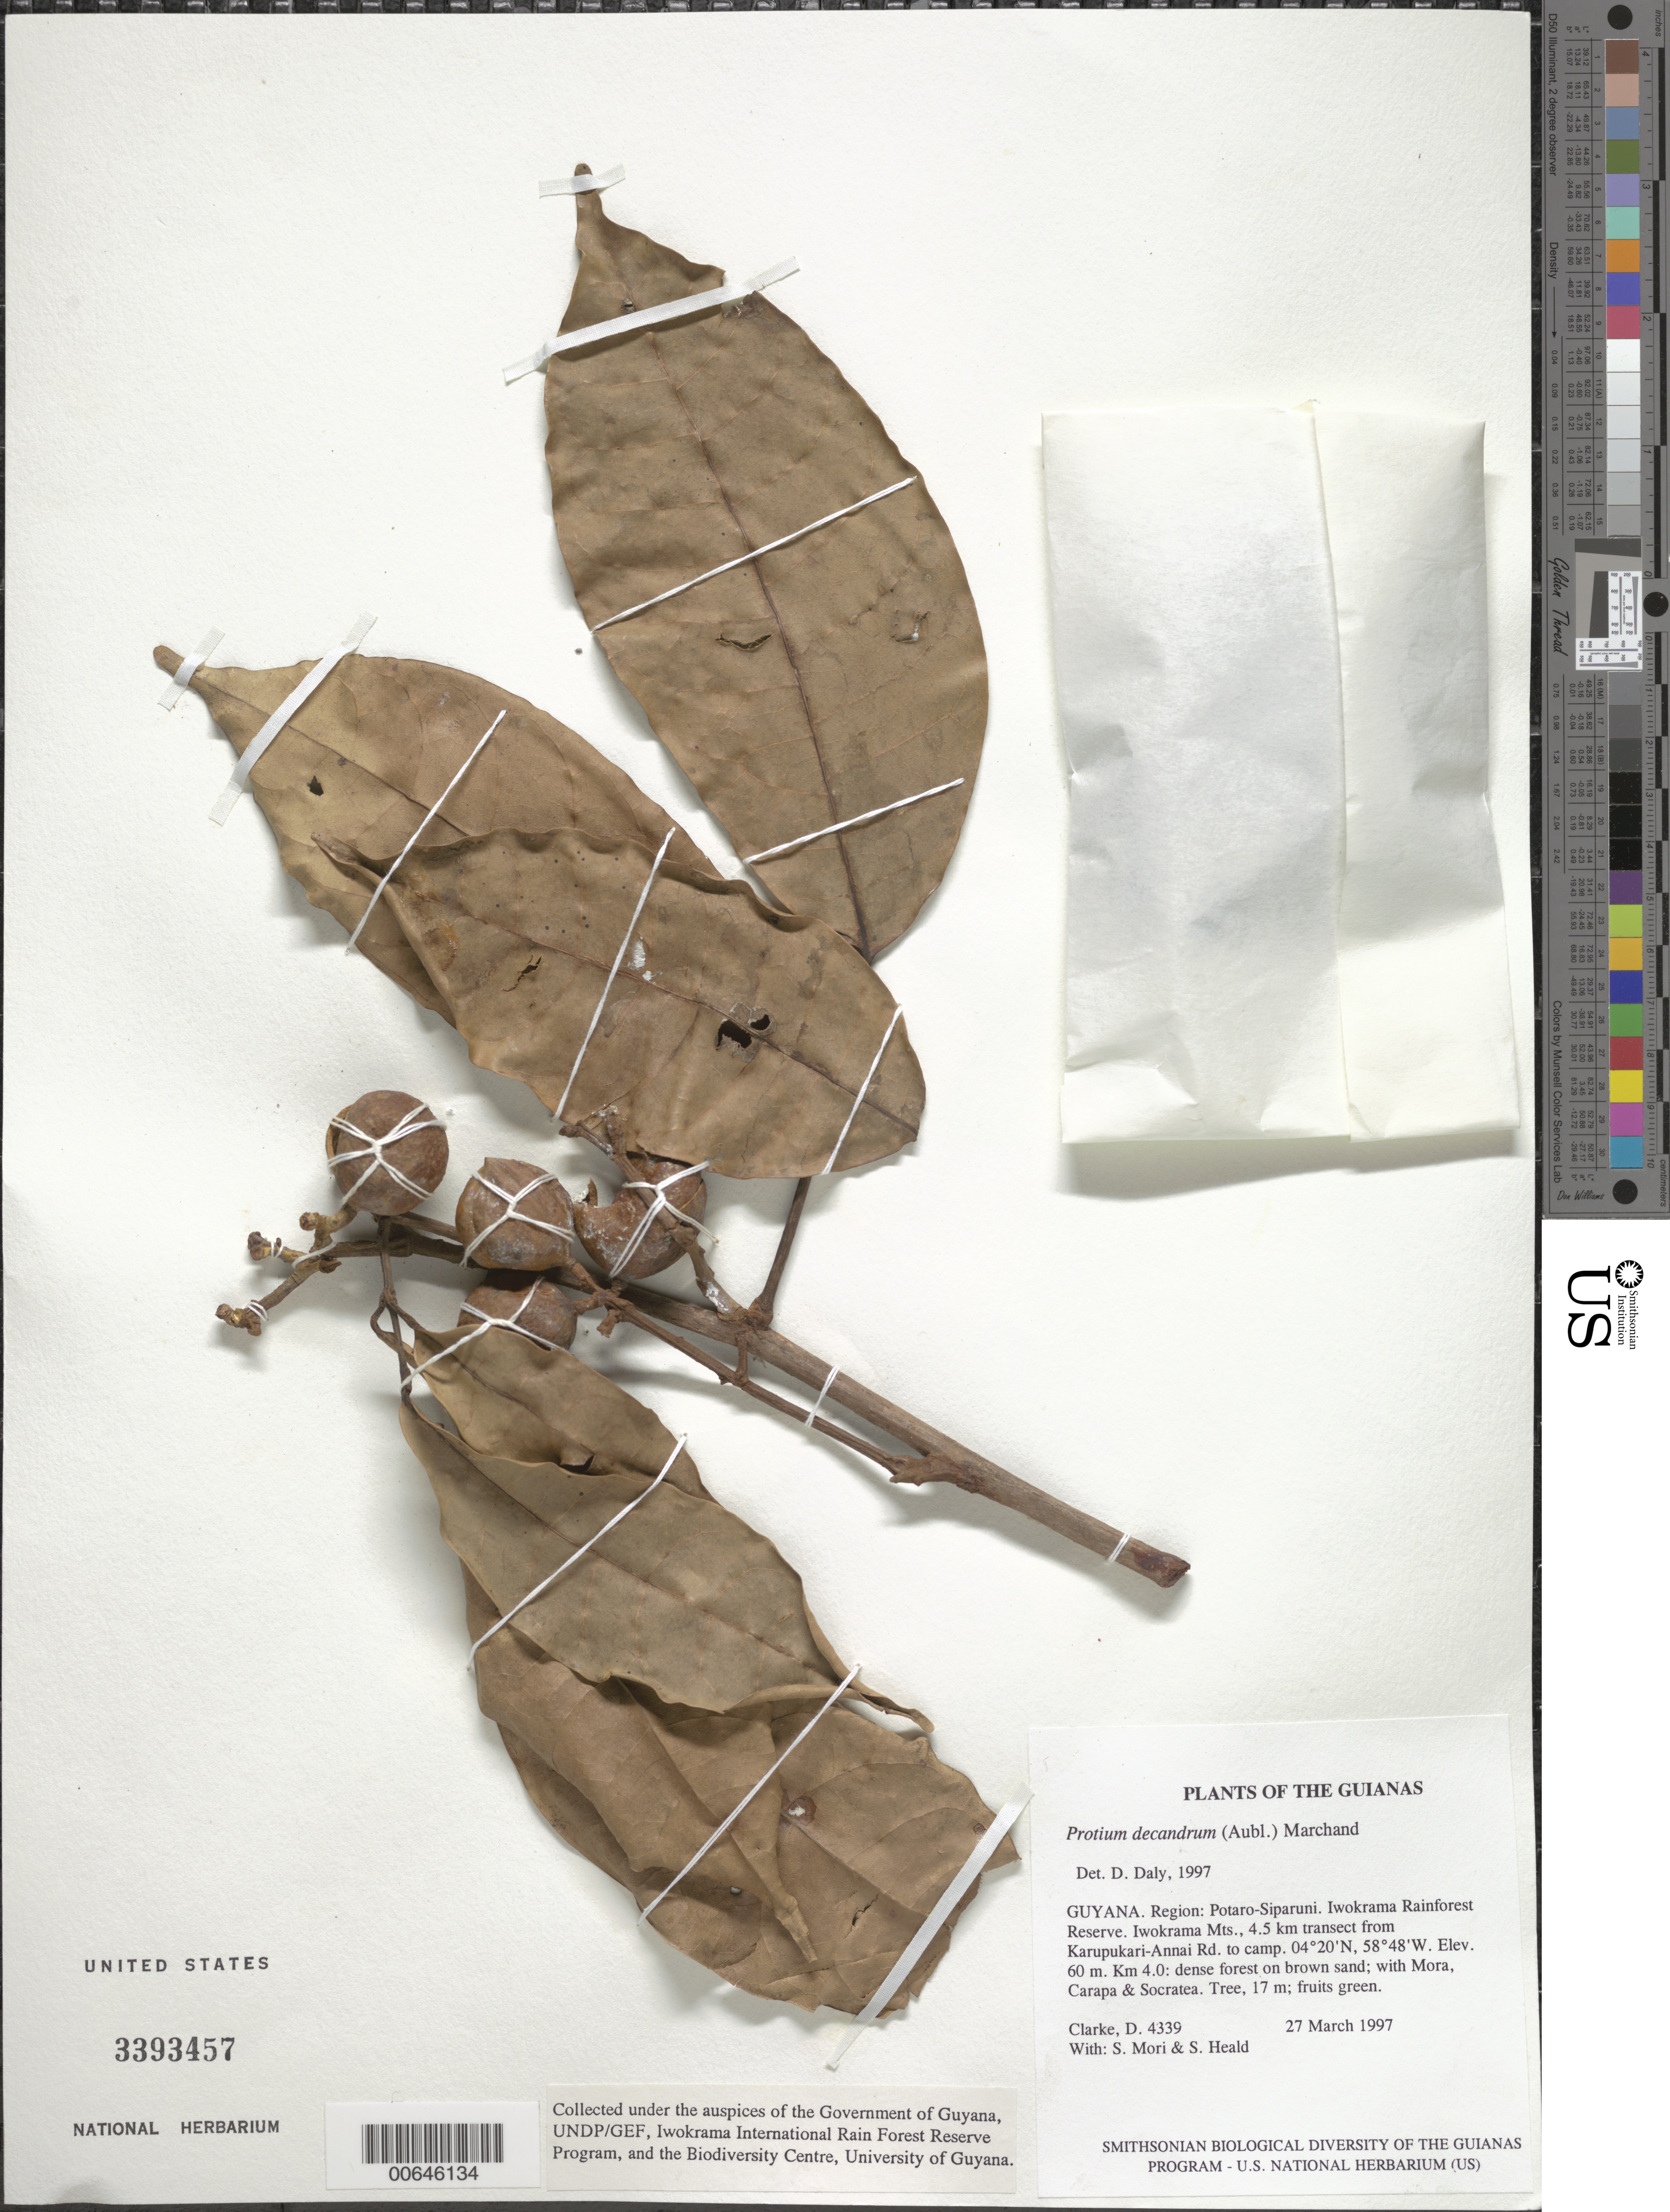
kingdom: Plantae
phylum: Tracheophyta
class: Magnoliopsida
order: Sapindales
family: Burseraceae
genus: Protium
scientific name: Protium decandrum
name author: (Aubl.) Marchand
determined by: Daly, D. C.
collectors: H. D. Clarke, S. Mori & S. Heald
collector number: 4339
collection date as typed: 27 March 1997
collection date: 1997-03-27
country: Guyana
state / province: Potaro-Siparuni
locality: Iwokrama Rainforest Reserve. Iwokrama Mts., 4.5 km transect from Karupukari-Annai Rd. to camp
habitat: Km 4.0: dense forest on brown sand; with Mora, Carapa & Socratea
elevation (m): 60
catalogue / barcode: US 3393457